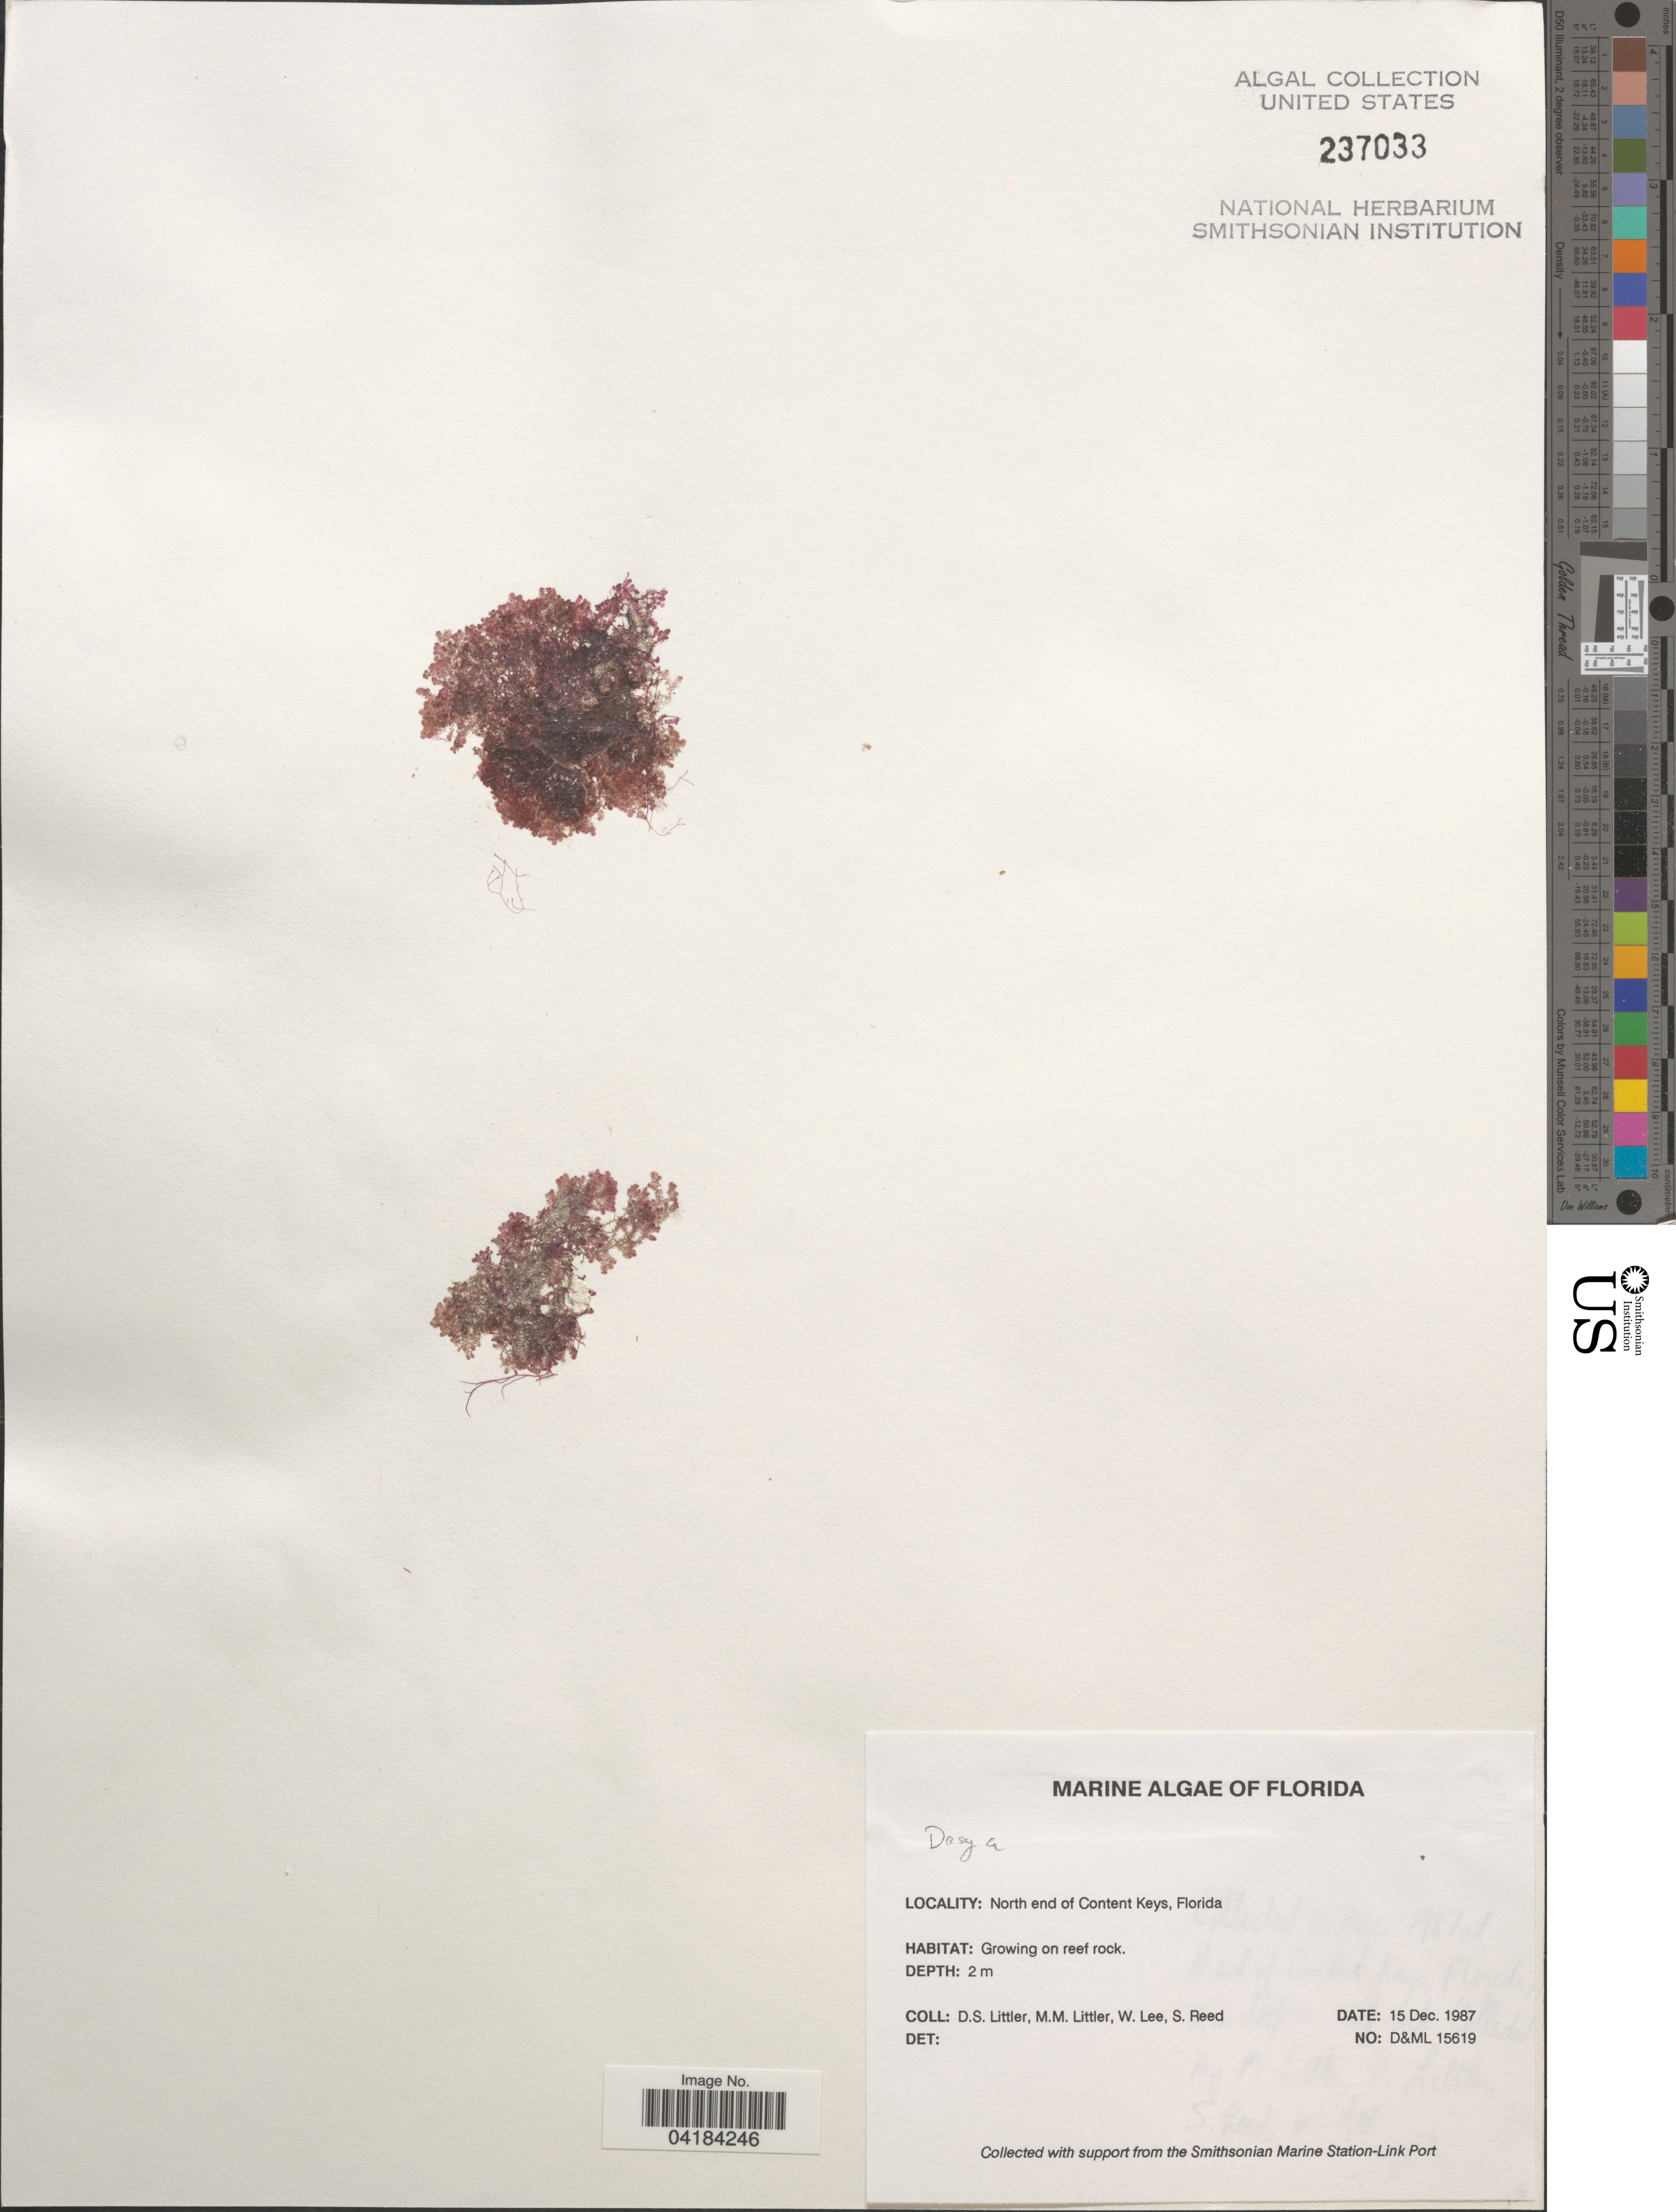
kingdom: Plantae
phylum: Rhodophyta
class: Florideophyceae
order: Ceramiales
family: Dasyaceae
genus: Dasya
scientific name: Dasya sp.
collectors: D. S. Littler, W. Lee & S. Reed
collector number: D&ML15619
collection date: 1987-12-15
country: United States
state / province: Florida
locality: North end of Content Keys.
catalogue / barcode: US 237033